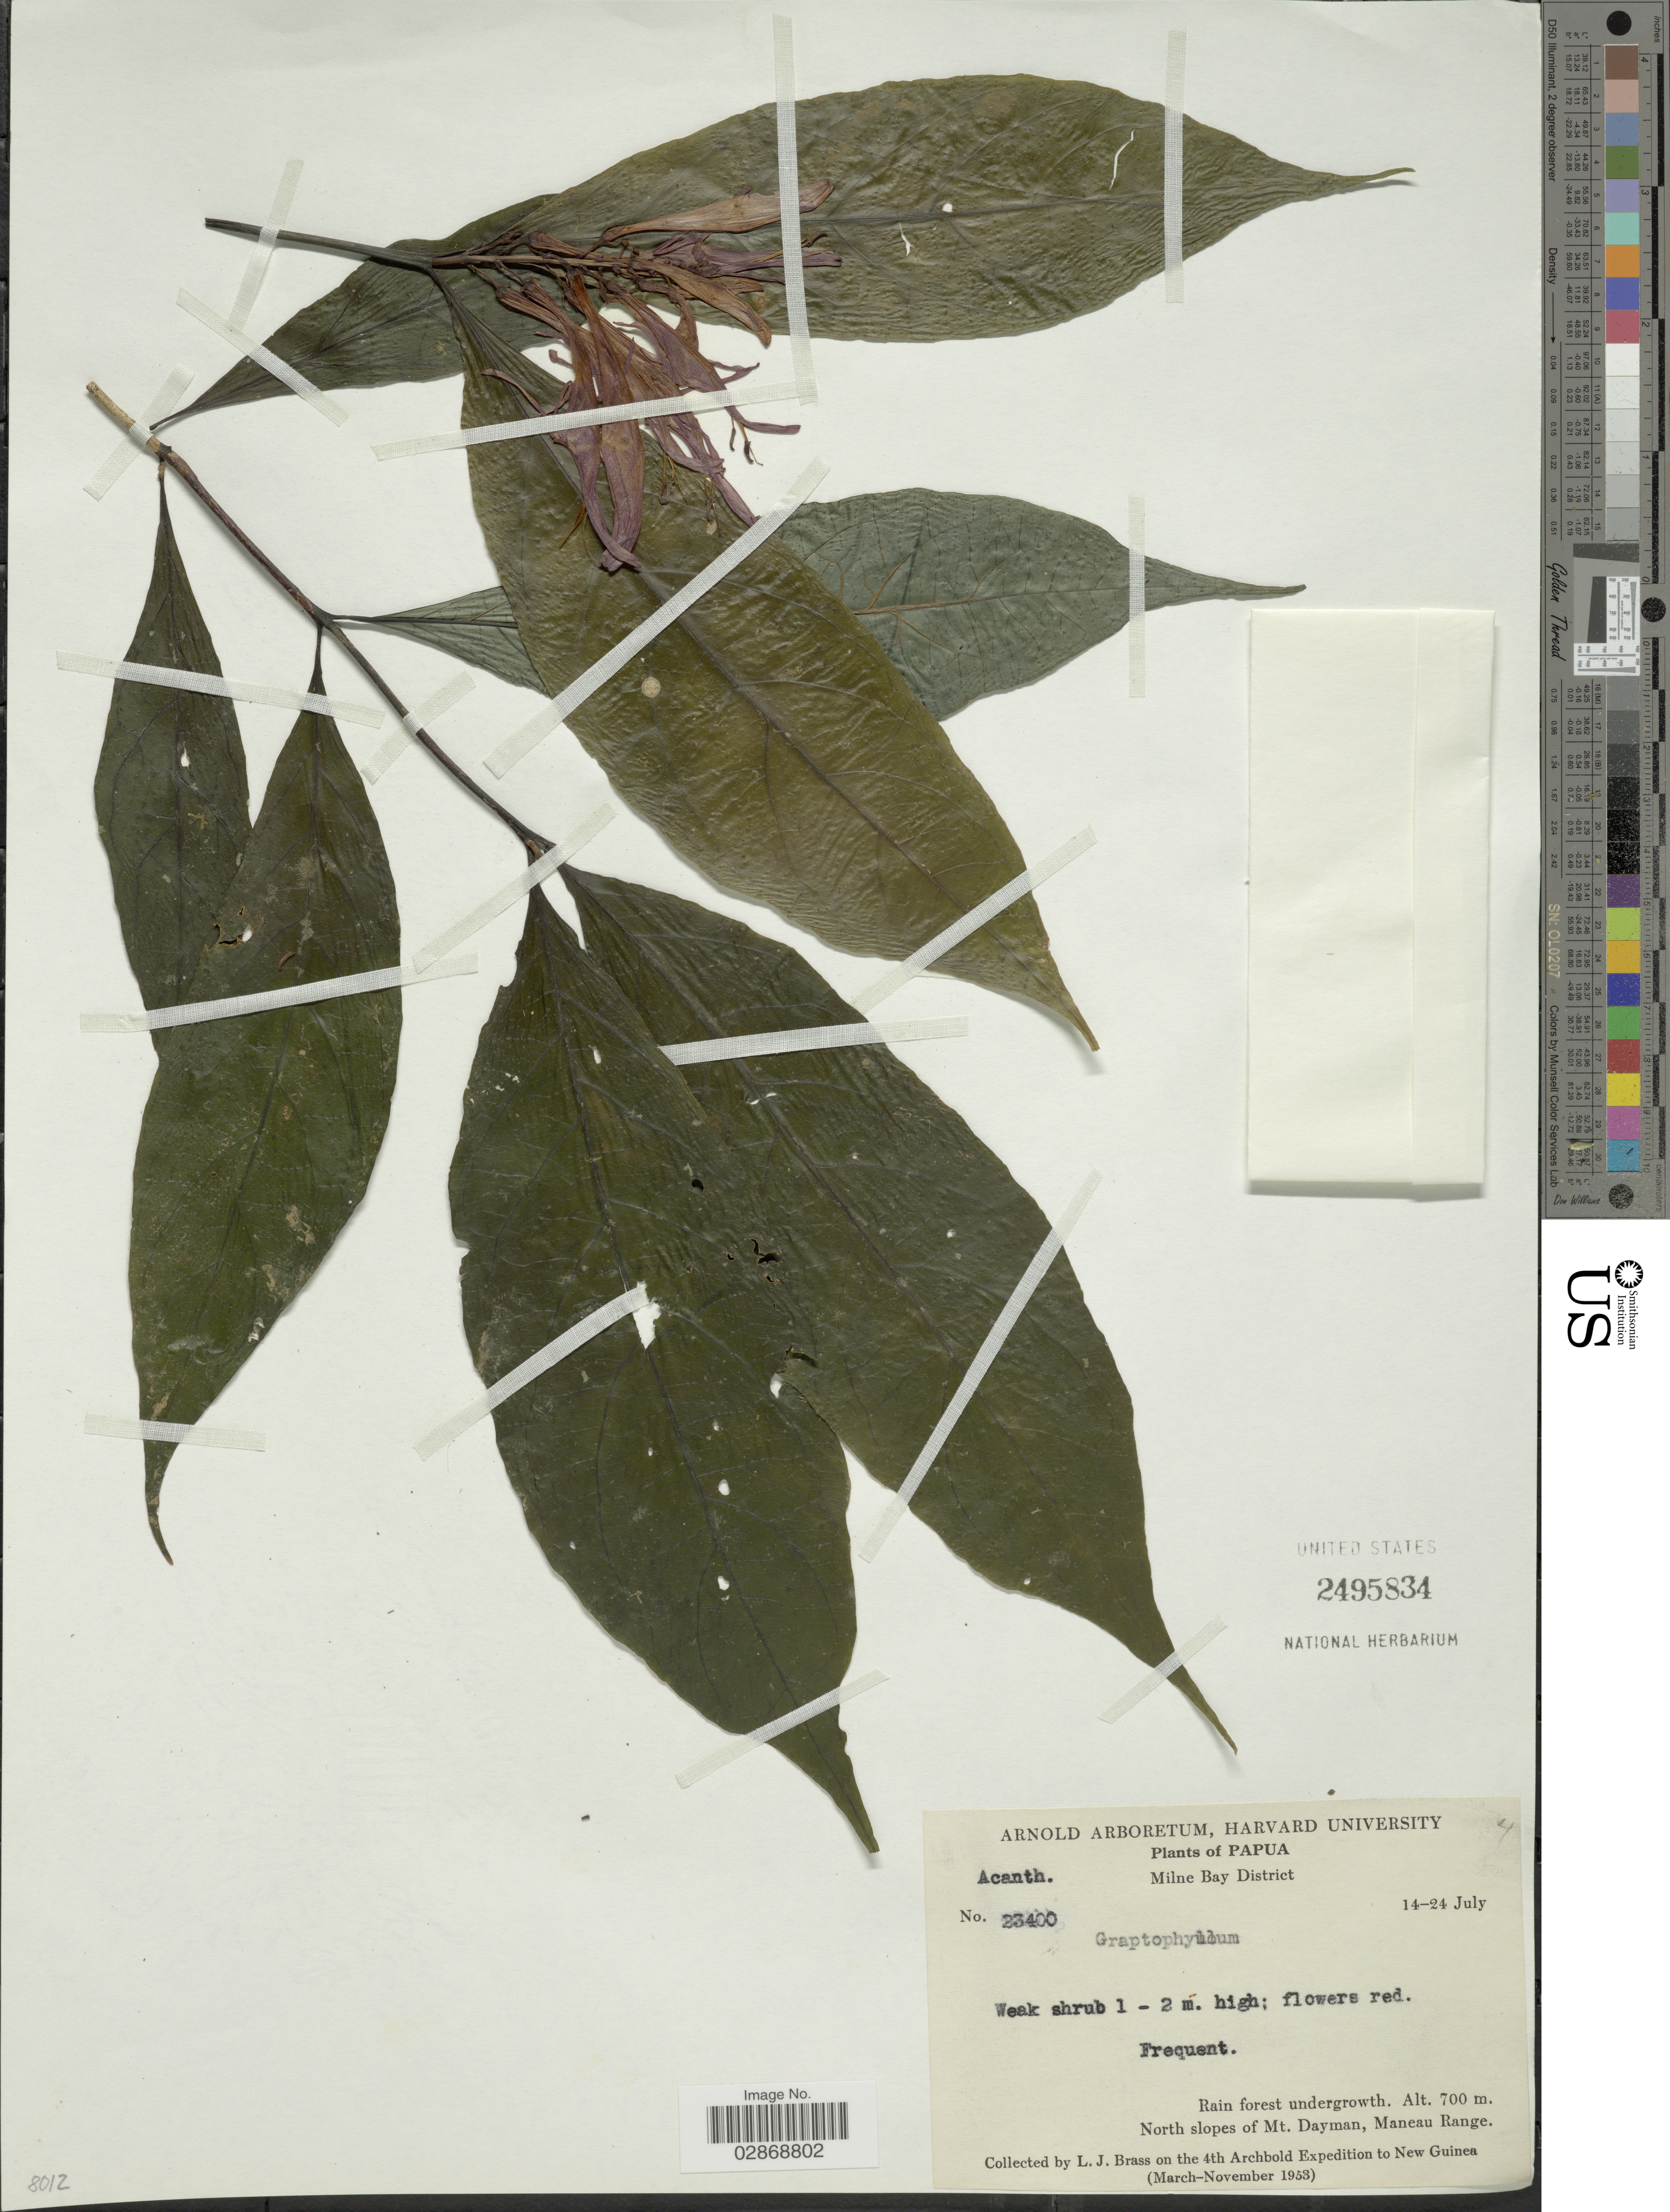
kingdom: Plantae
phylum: Tracheophyta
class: Magnoliopsida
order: Lamiales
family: Acanthaceae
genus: Graptophyllum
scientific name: Graptophyllum sp.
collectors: L. J. Brass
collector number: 23400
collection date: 1953-07-14/1953-07-24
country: Papua New Guinea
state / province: Milne Bay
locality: Milne Bay District. New Guinea. North slopes of Mt. Dayman, Maneau Range.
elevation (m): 700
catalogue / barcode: US 2495834